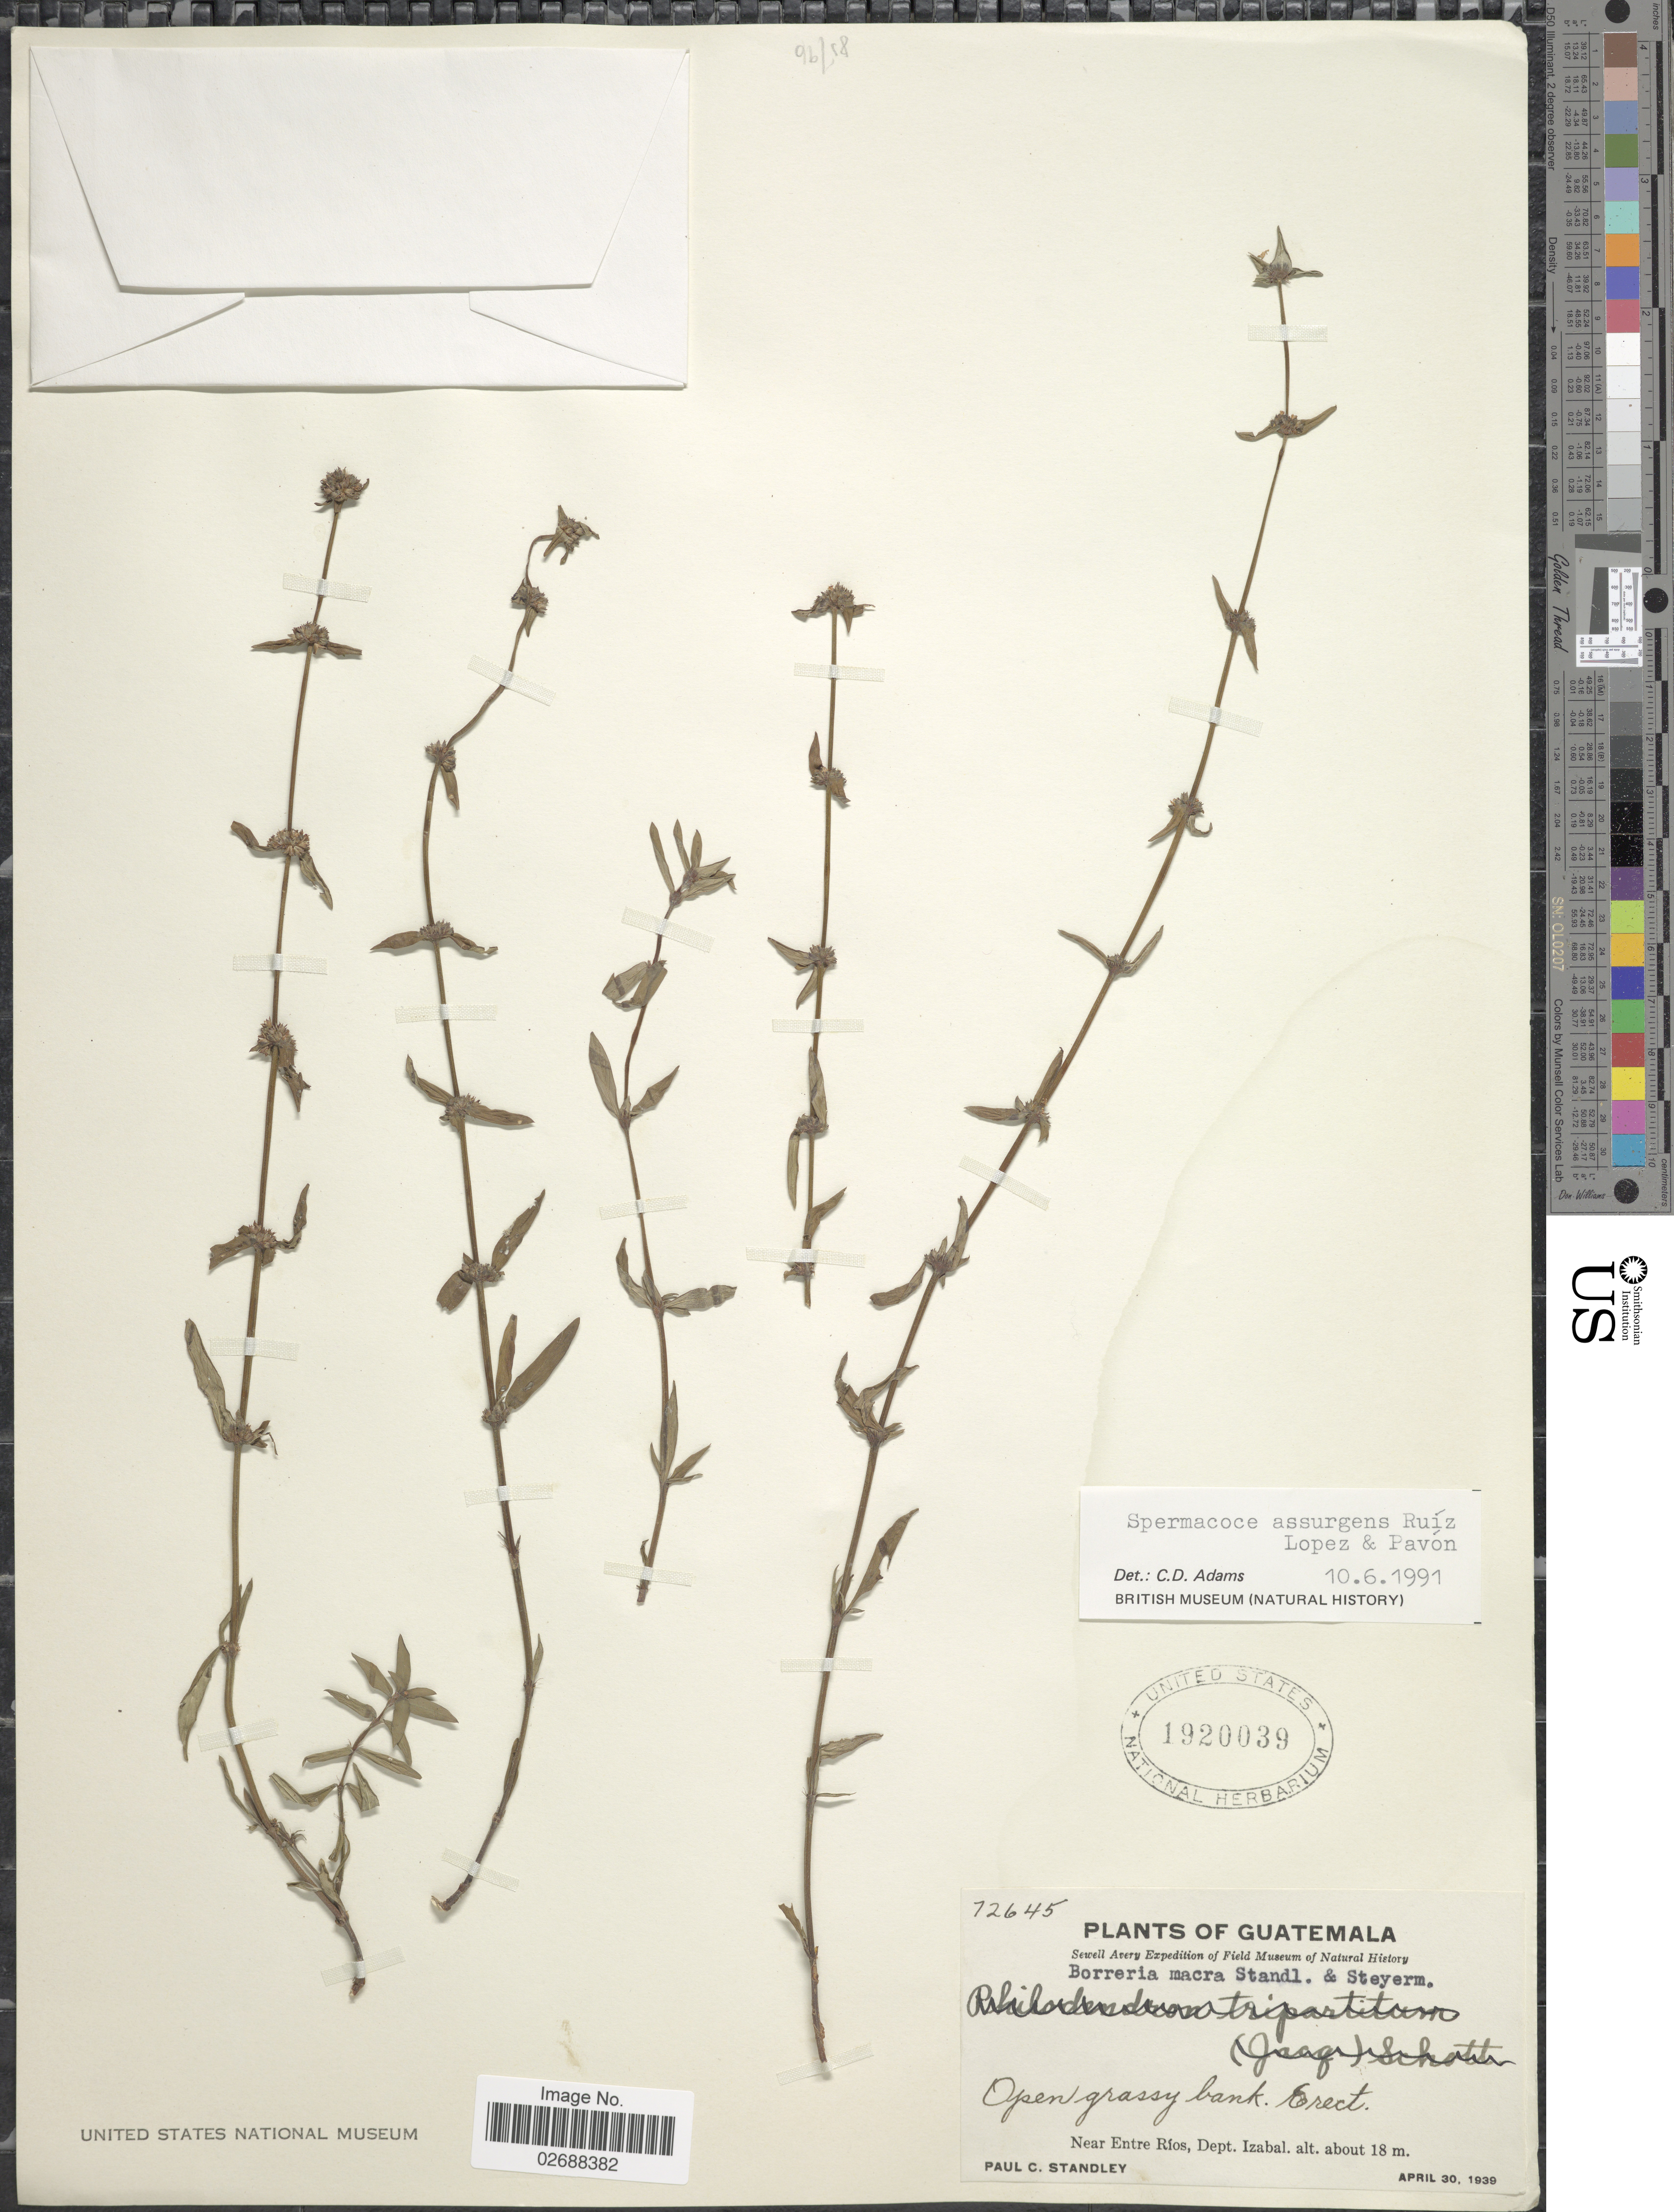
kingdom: Plantae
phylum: Tracheophyta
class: Magnoliopsida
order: Gentianales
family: Rubiaceae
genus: Borreria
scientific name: Borreria assurgens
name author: (Ruiz & Pav.) Griseb.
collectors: P. C. Standley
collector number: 72645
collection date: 1939-04-30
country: Guatemala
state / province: Izabal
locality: Near Entre Ríos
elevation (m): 18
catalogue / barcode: US 1920039